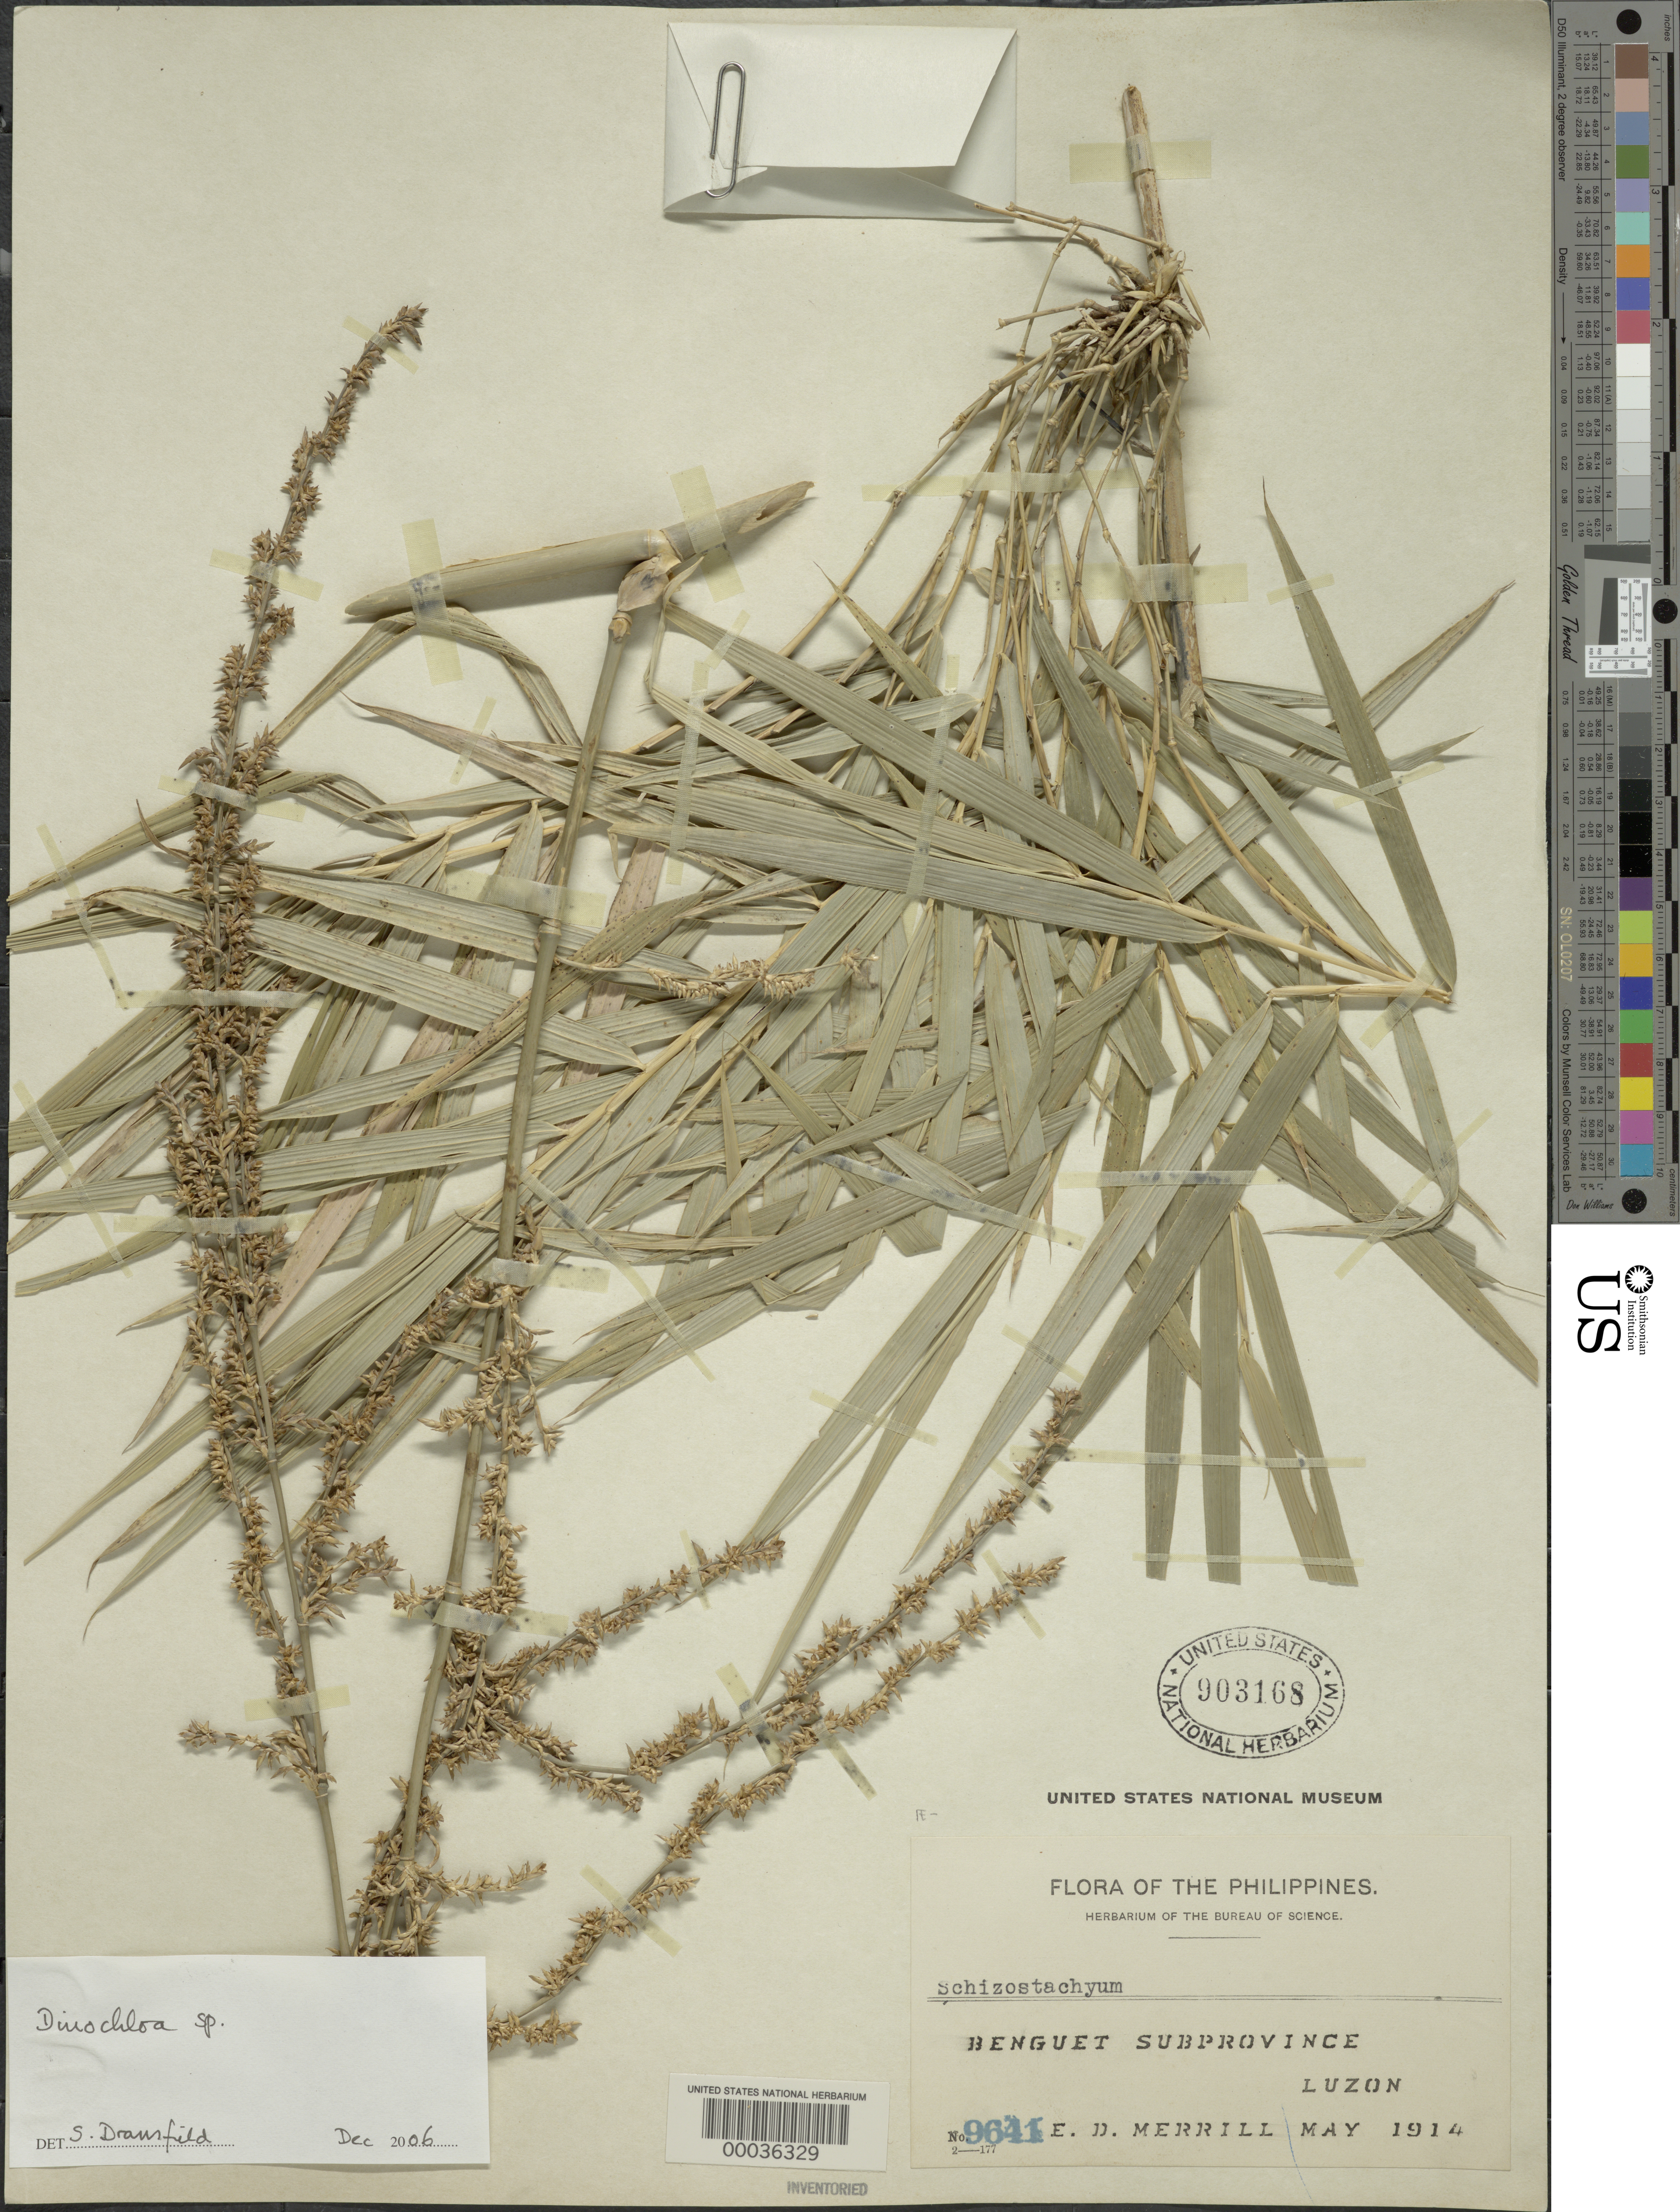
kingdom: Plantae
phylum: Tracheophyta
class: Liliopsida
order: Poales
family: Poaceae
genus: Dinochloa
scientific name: Dinochloa sp.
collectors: E. D. Merrill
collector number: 9641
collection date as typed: May 1914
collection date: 1914-05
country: Philippines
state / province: Cordillera (Administrative Region)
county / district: Benguet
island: Luzon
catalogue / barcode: US 903168